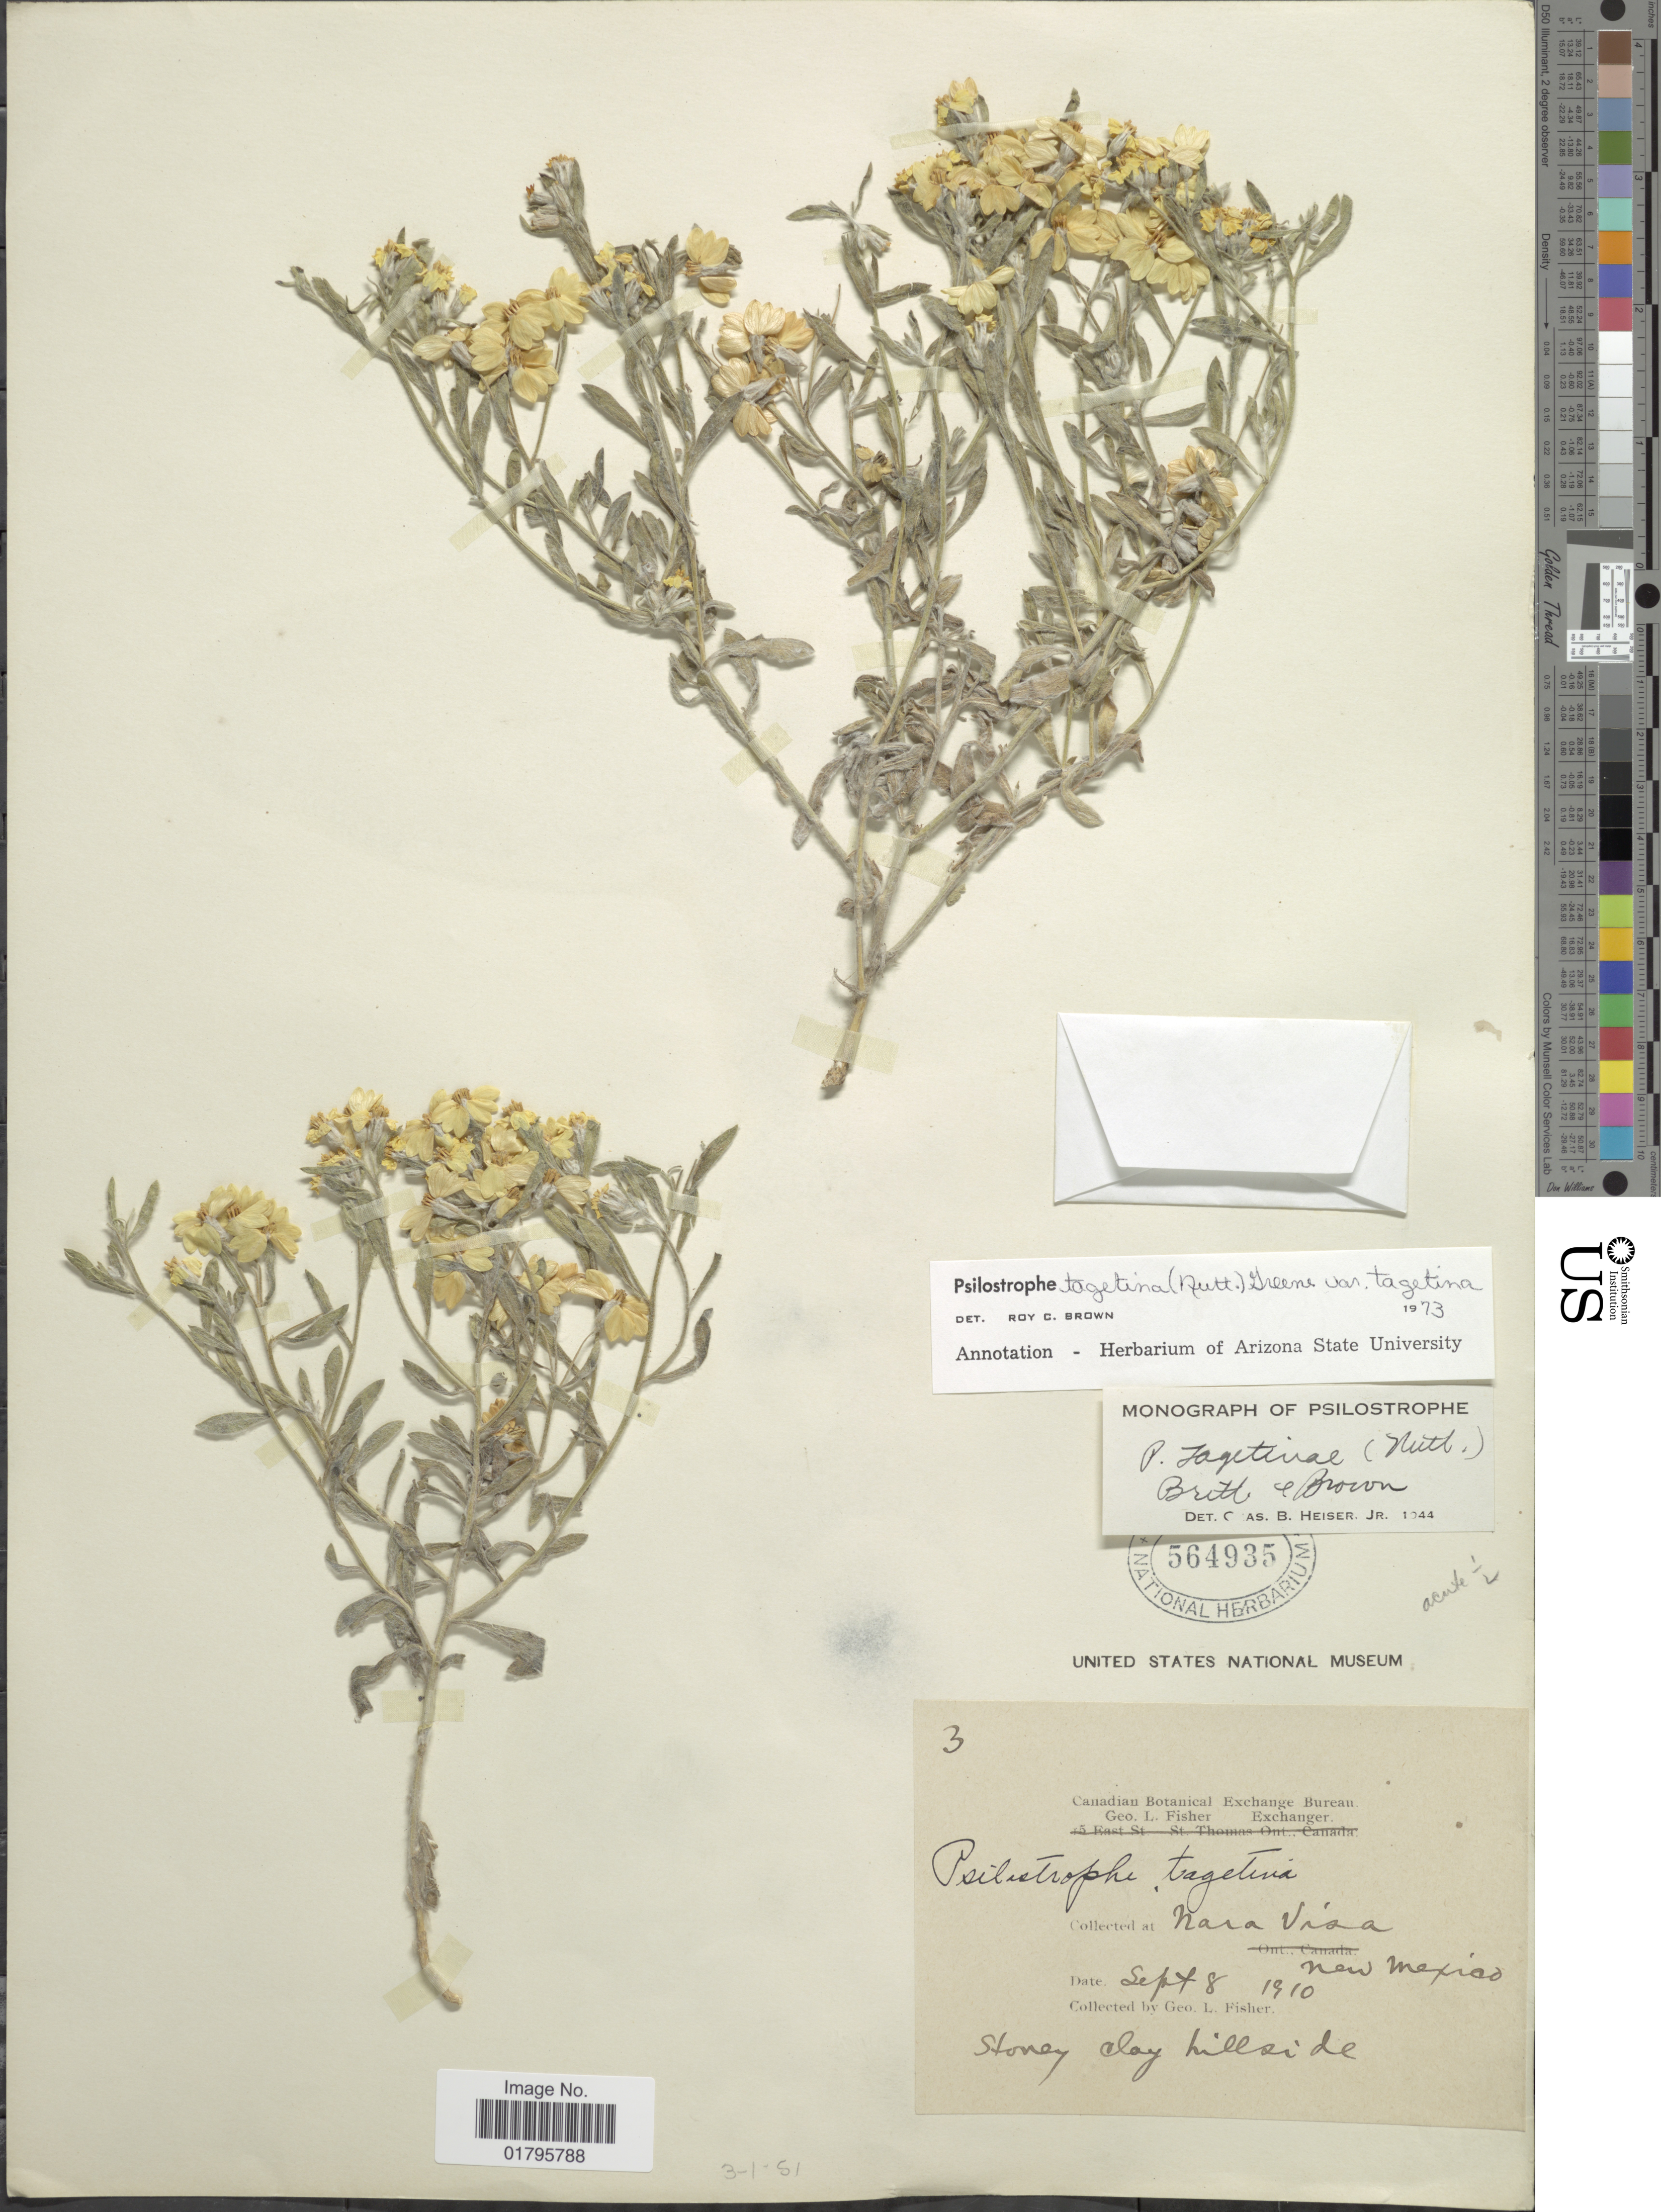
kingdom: Plantae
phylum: Tracheophyta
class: Magnoliopsida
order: Asterales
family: Asteraceae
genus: Psilostrophe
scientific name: Psilostrophe tagetina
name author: (Nutt.) Greene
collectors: G. L. Fisher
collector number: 3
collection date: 1910-09-08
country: United States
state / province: New Mexico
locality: Nara Visa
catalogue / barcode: US 564935